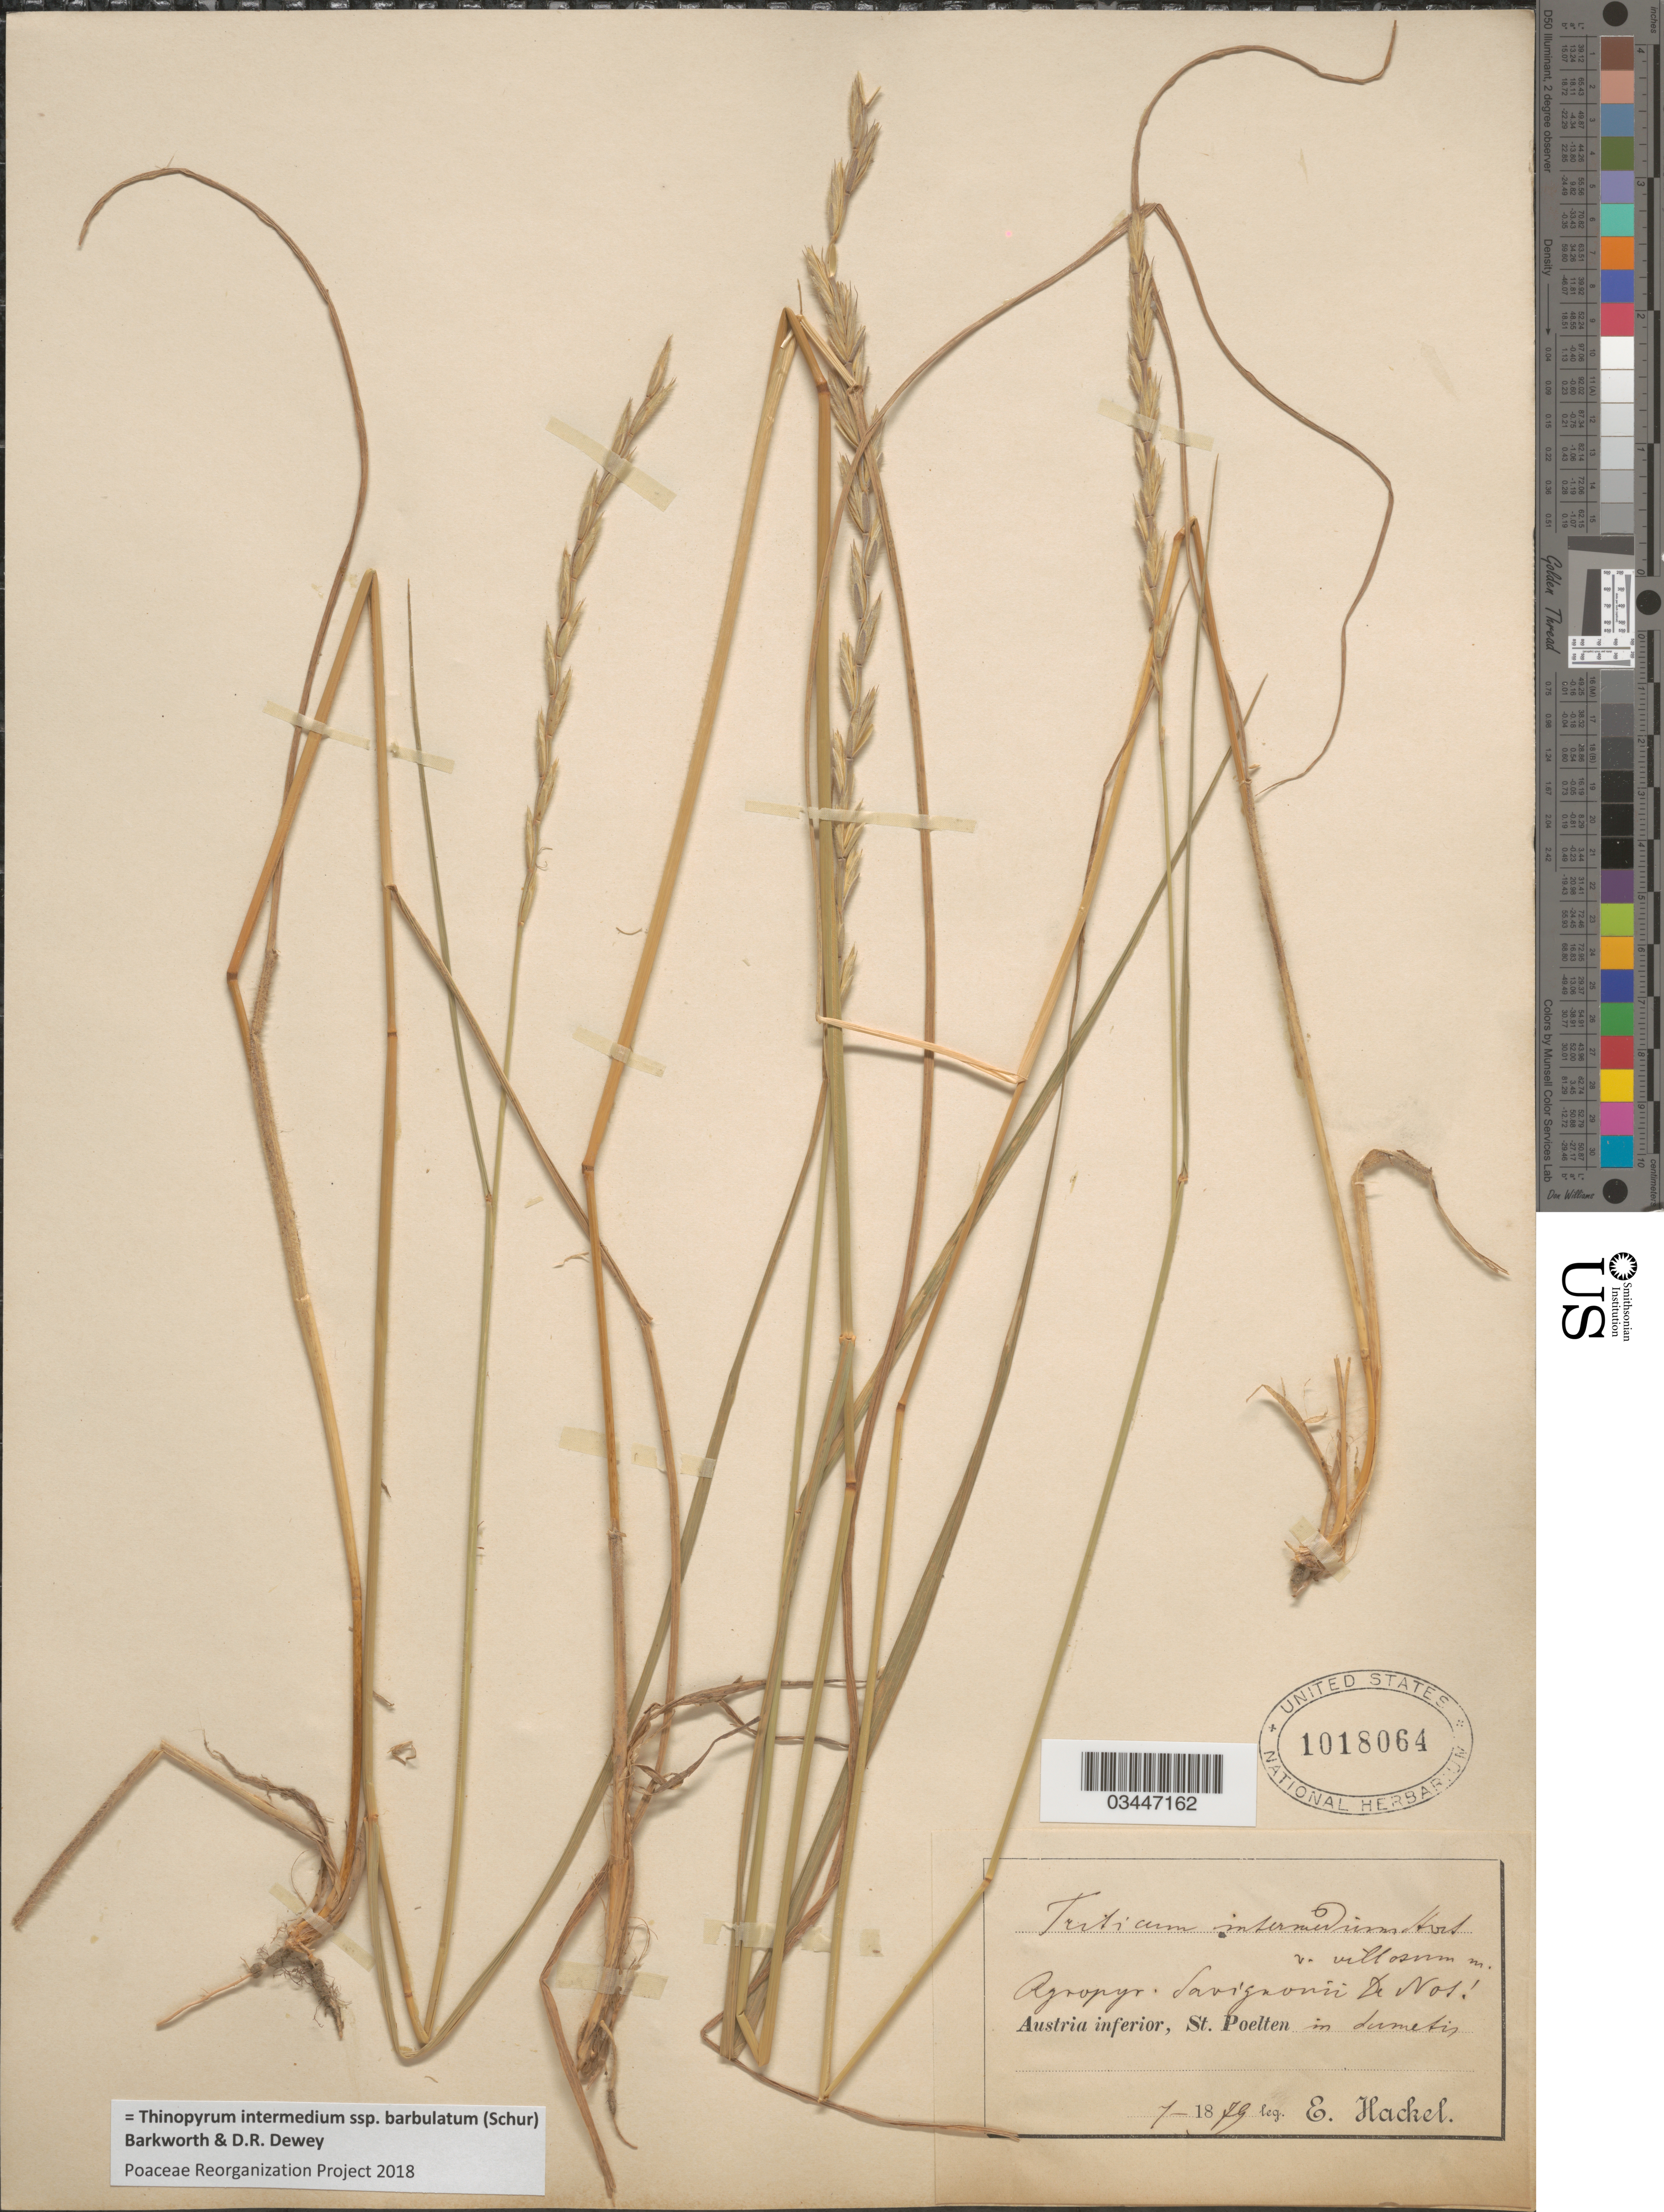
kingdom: Plantae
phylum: Tracheophyta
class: Liliopsida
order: Poales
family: Poaceae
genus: Thinopyrum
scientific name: Thinopyrum intermedium subsp. barbulatum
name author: (Schur) Barkworth & Dewey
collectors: E. Hackel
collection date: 1879-07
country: Austria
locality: Austria inferior, St. Poelten in dumetis.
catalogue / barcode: US 1018064